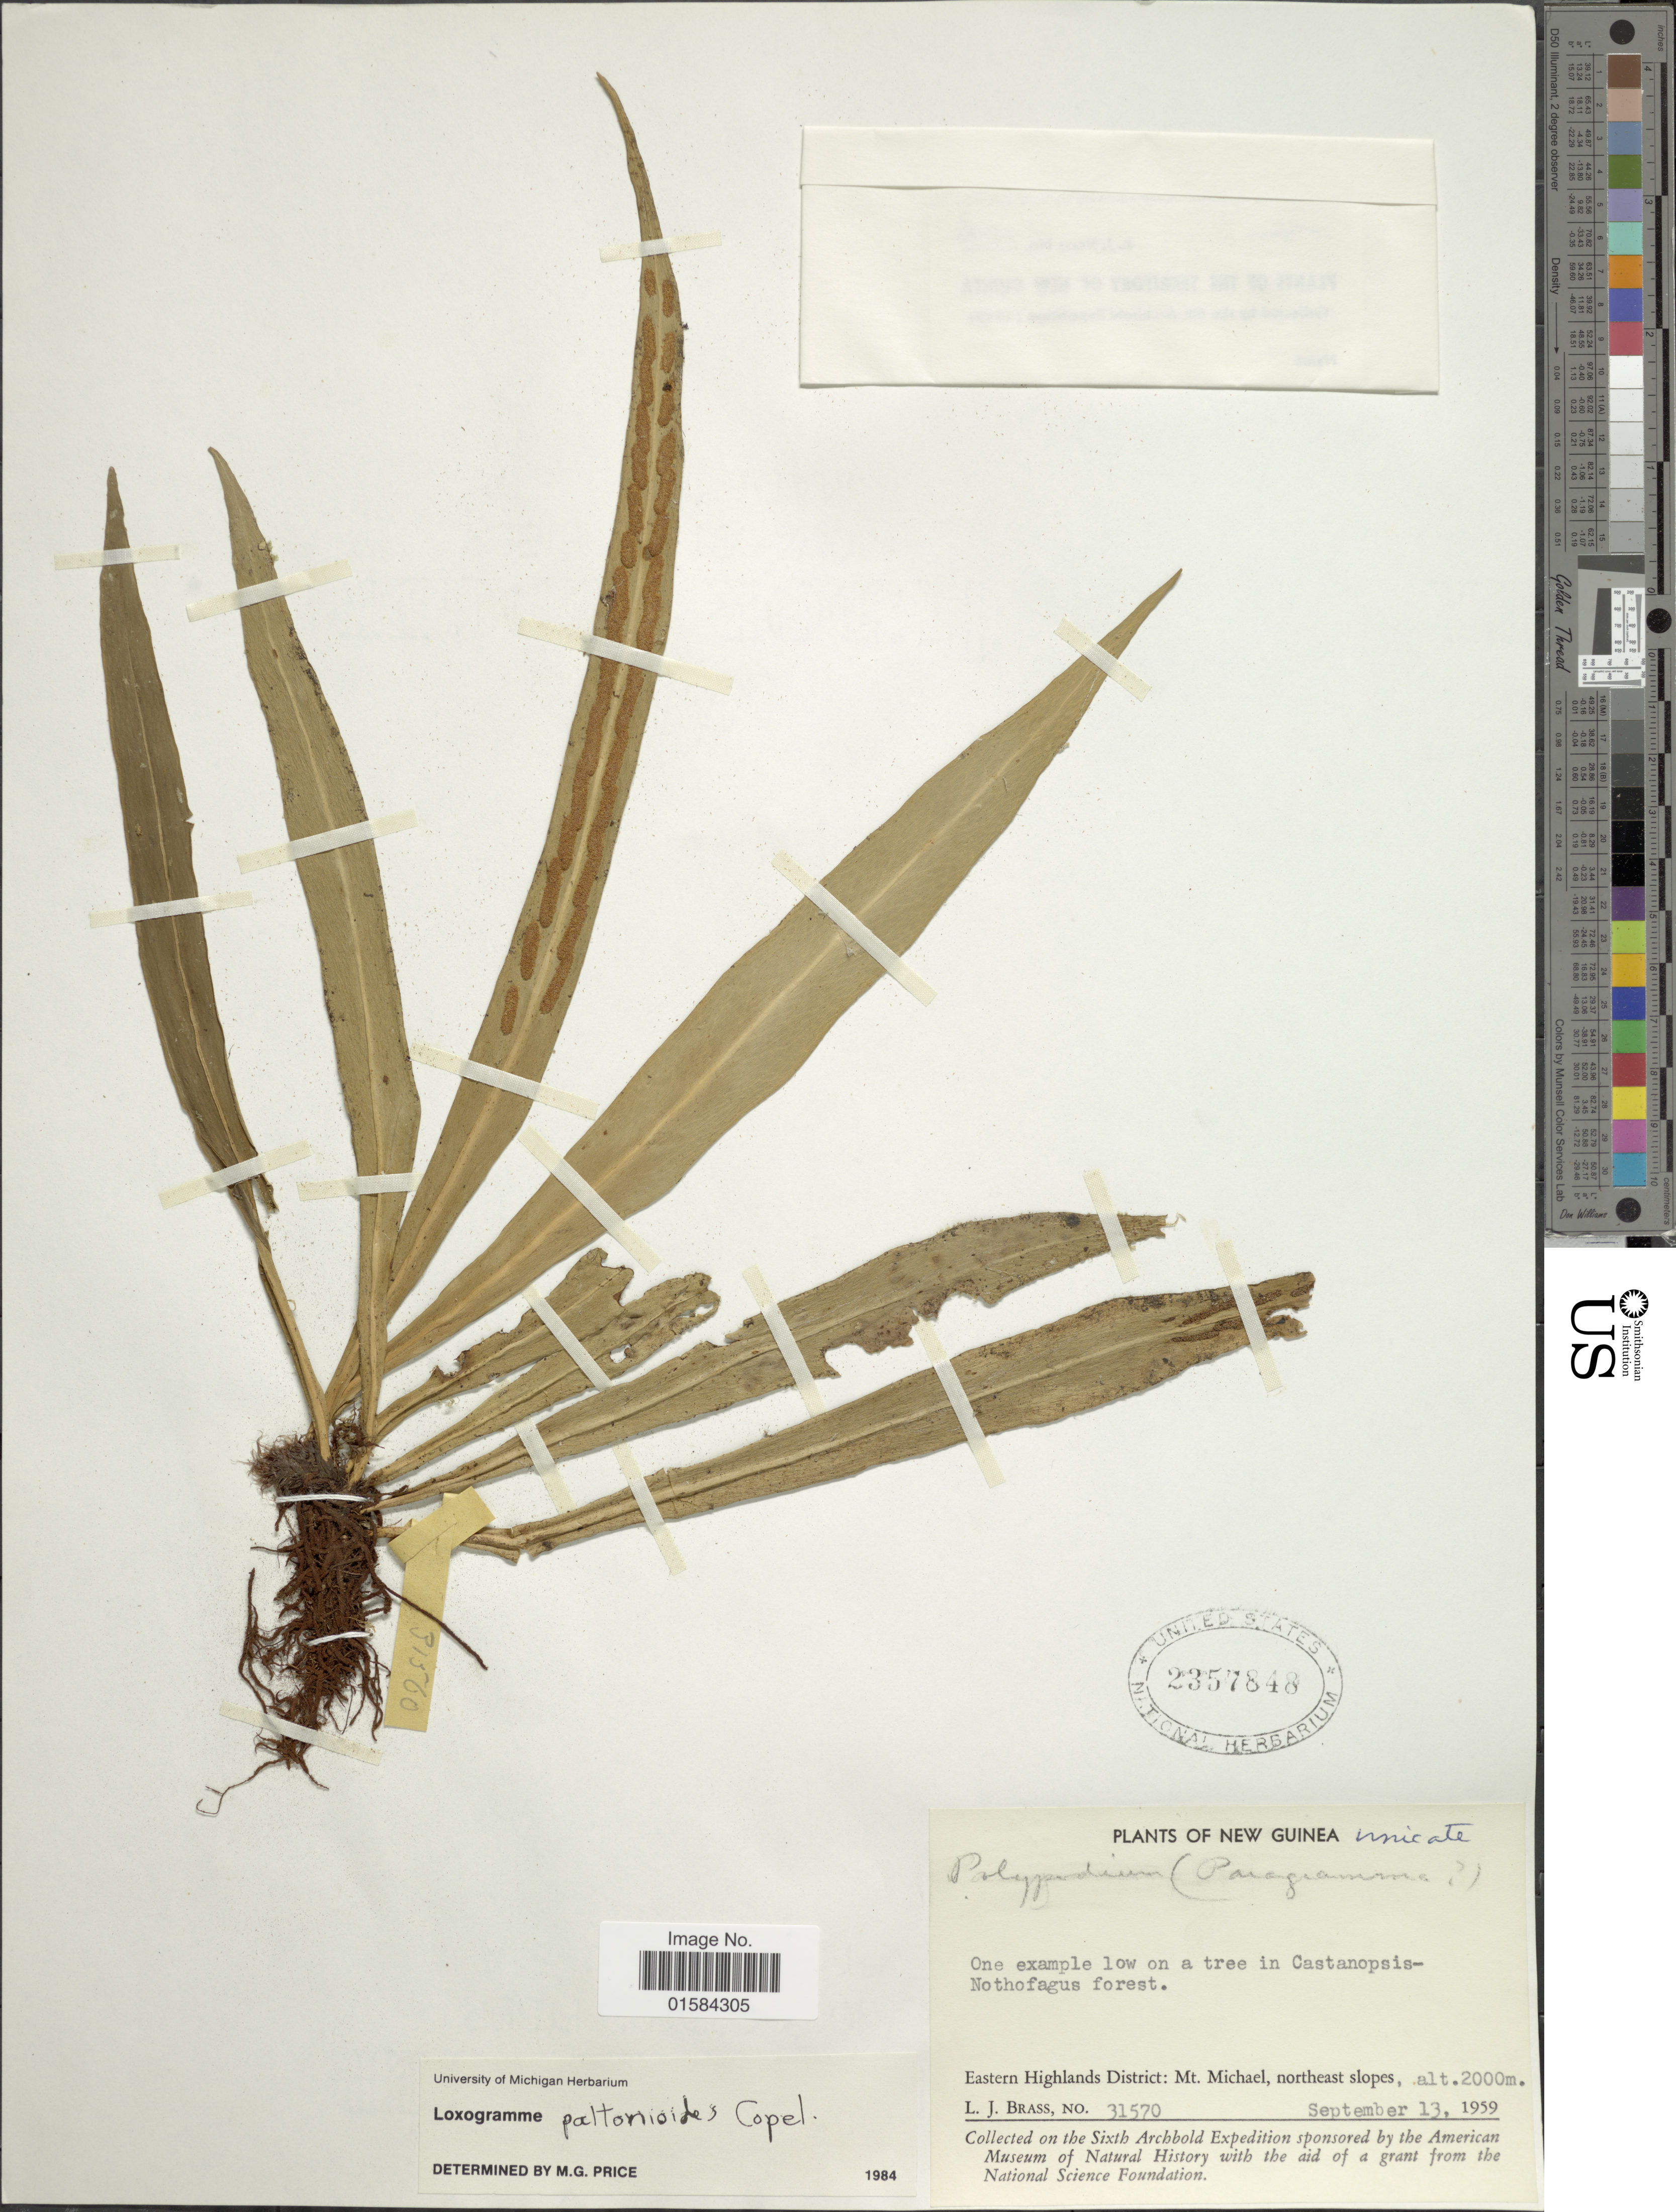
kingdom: Plantae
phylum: Tracheophyta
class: Polypodiopsida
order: Polypodiales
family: Polypodiaceae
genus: Loxogramme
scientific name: Loxogramme paltonioides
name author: Copel.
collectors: L. J. Brass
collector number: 31570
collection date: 1959-09-13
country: Papua New Guinea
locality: New Guinea, in Castanopsis-Nothofagus forest, Eastern Highlands District: Mt. Michael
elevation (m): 2000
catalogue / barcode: US 2357848